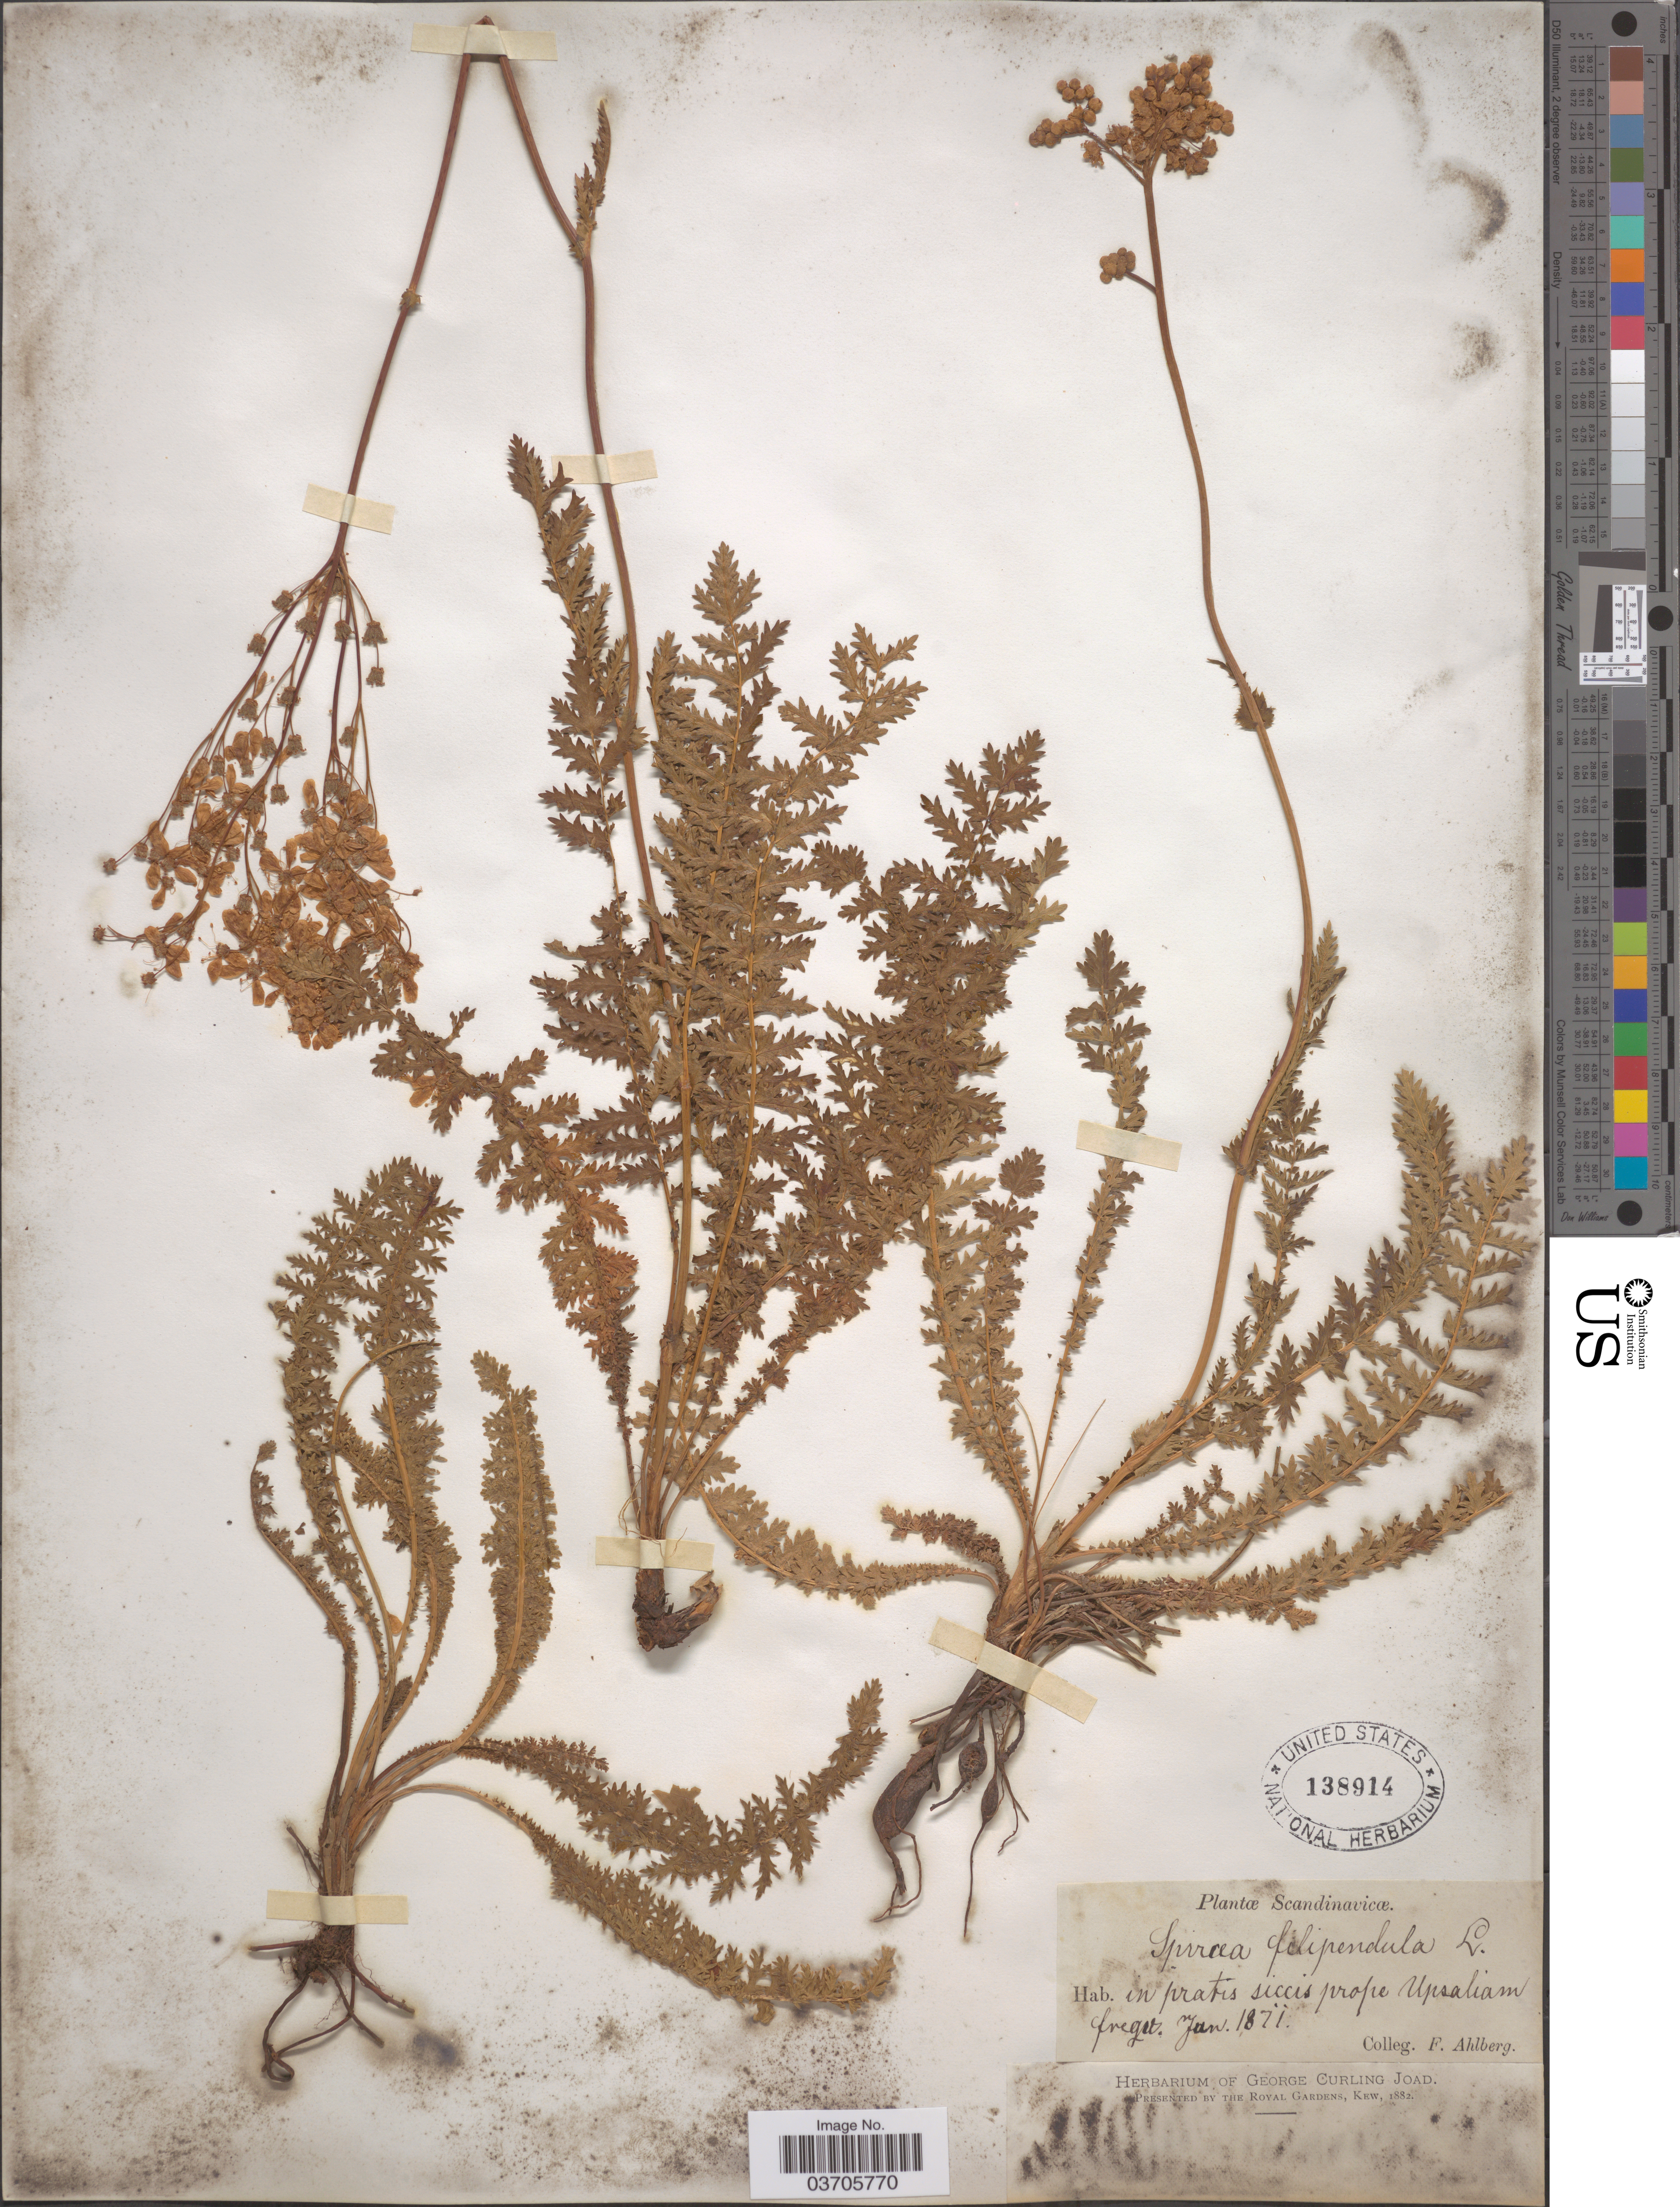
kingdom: Plantae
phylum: Tracheophyta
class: Magnoliopsida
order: Rosales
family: Rosaceae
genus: Filipendula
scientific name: Filipendula filipendula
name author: (L.) Voss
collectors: F. Ahlberg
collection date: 1871-01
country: Sweden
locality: Scandinavicæ. In pratis siccis prope Upsaliam.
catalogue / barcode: US 138914